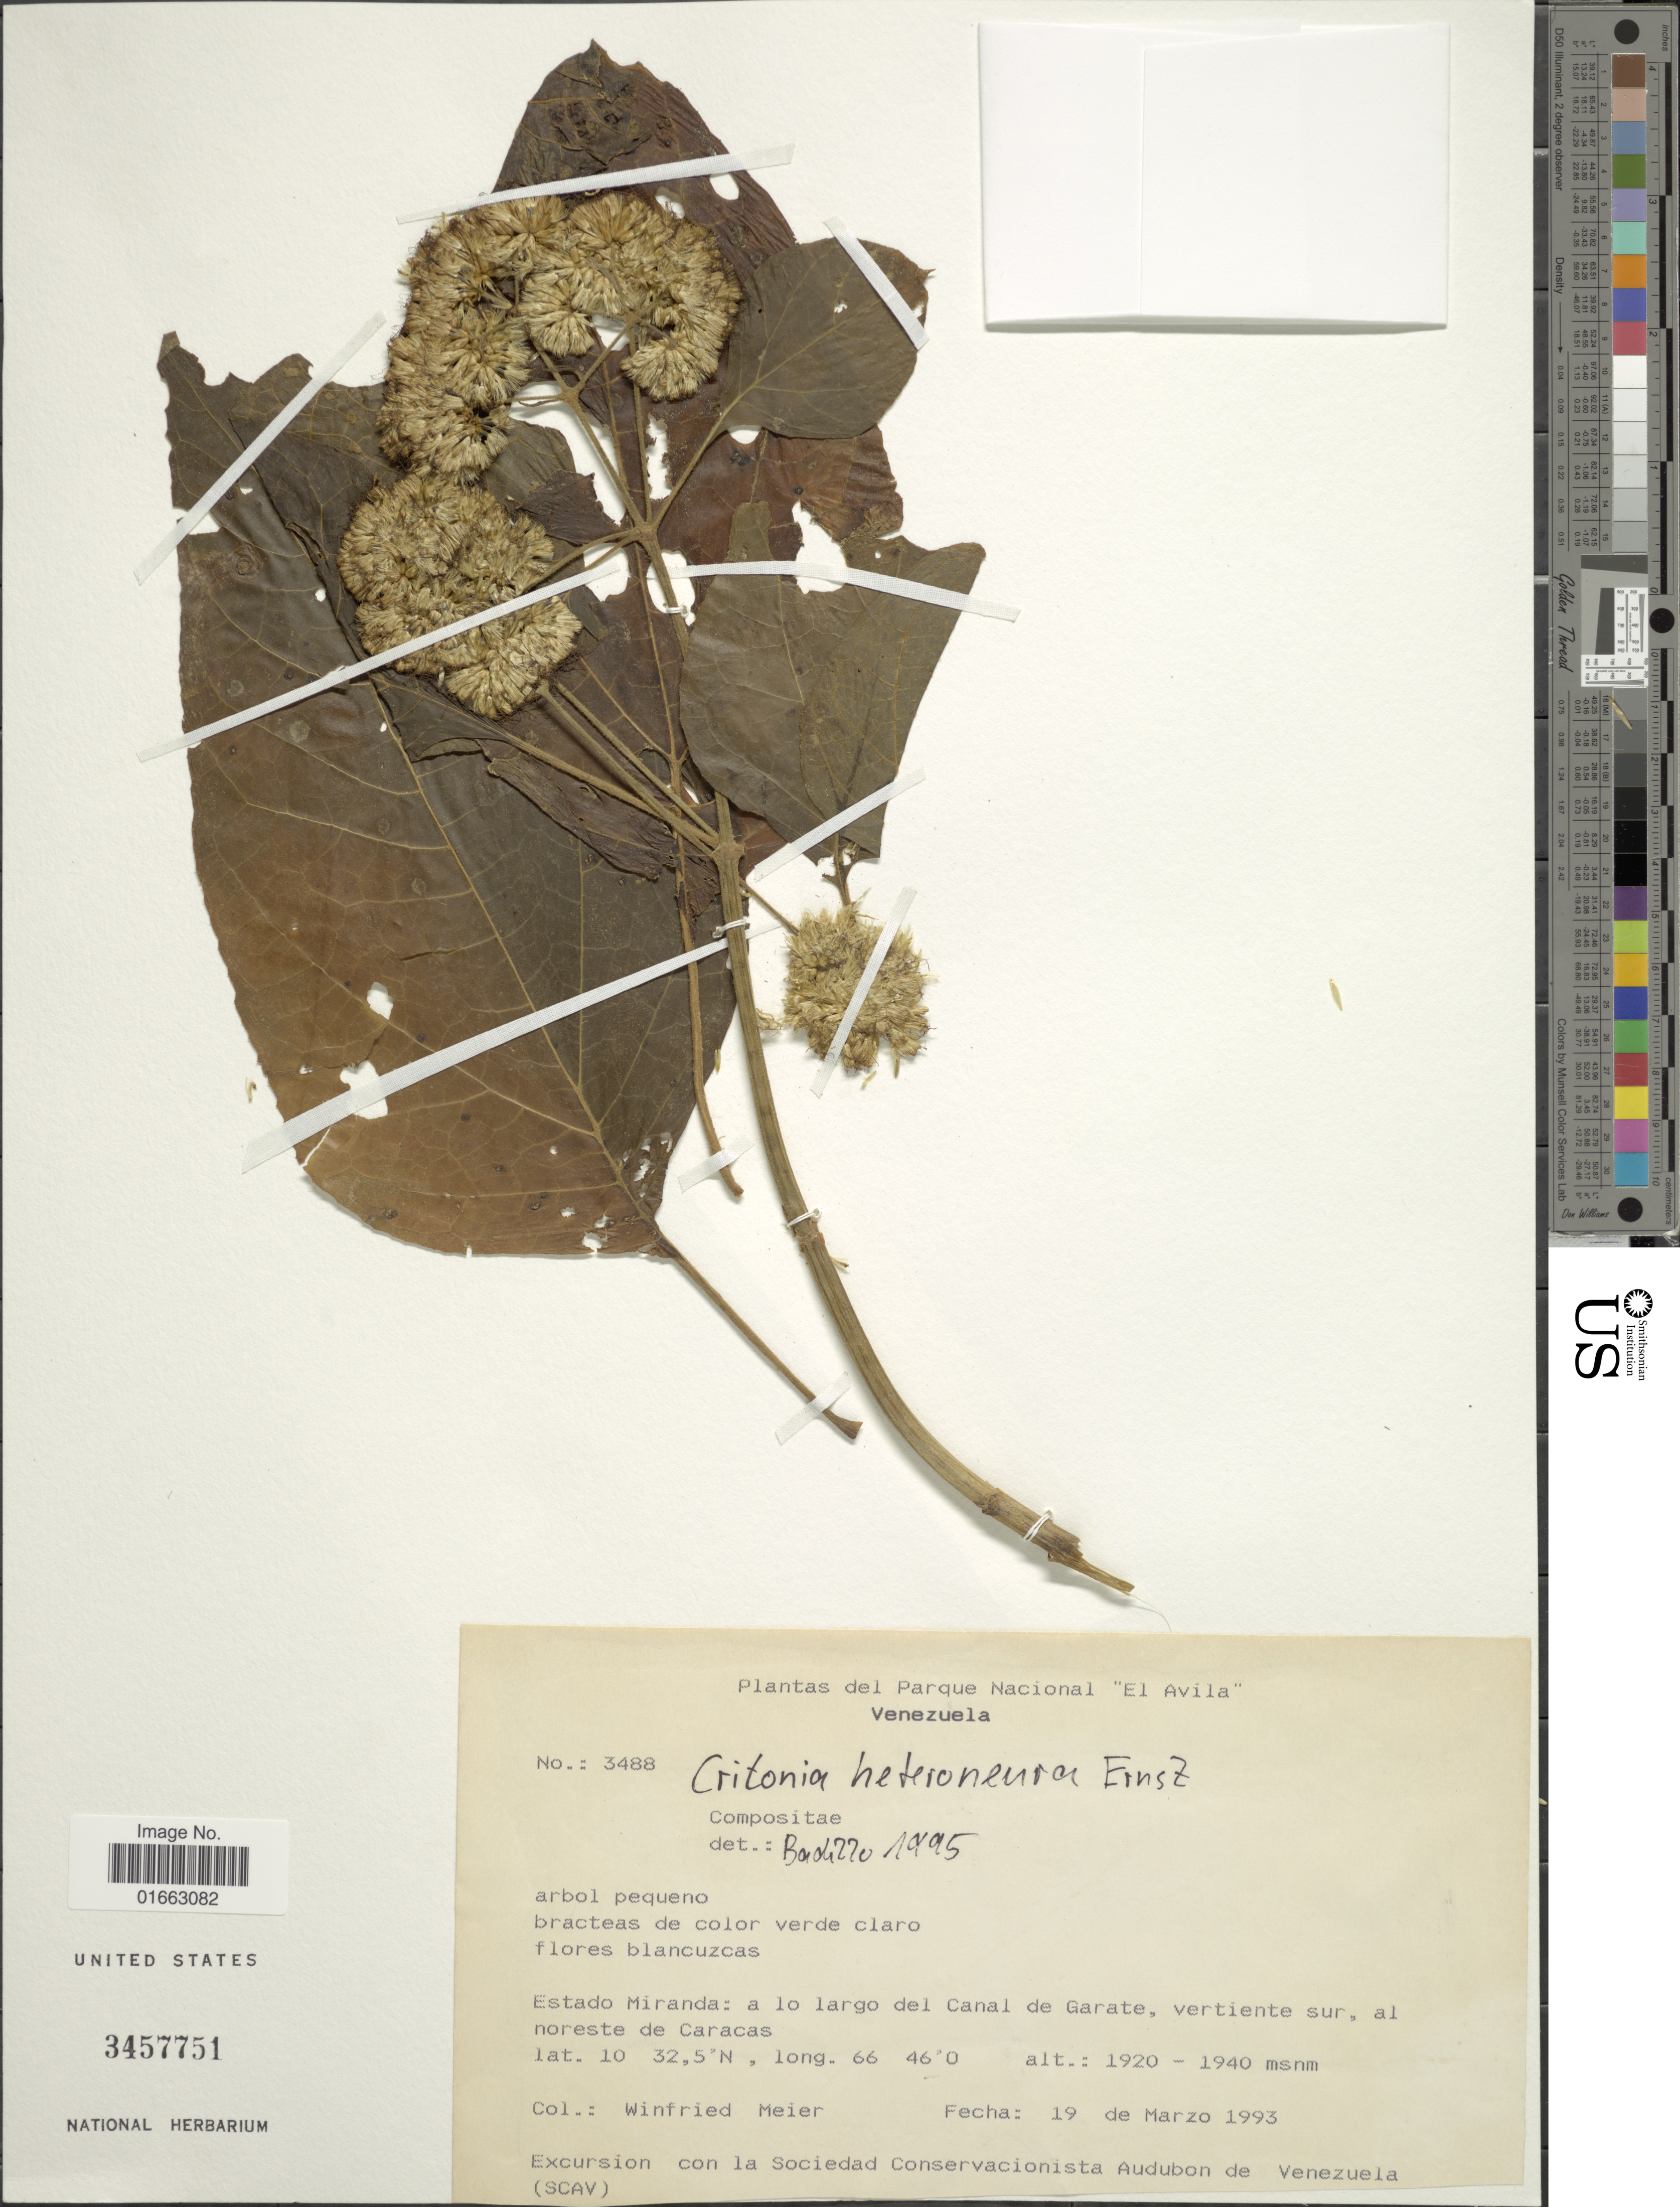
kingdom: Plantae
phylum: Tracheophyta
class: Magnoliopsida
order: Asterales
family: Asteraceae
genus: Critonia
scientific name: Critonia heteroneura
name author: Ernst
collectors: W. Meier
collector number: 3488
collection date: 1993-03-19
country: Venezuela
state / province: Miranda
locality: A lo largo del Canal de Garatem vertiente sur, al noreste de Caracas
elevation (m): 1920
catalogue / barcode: US 3457751